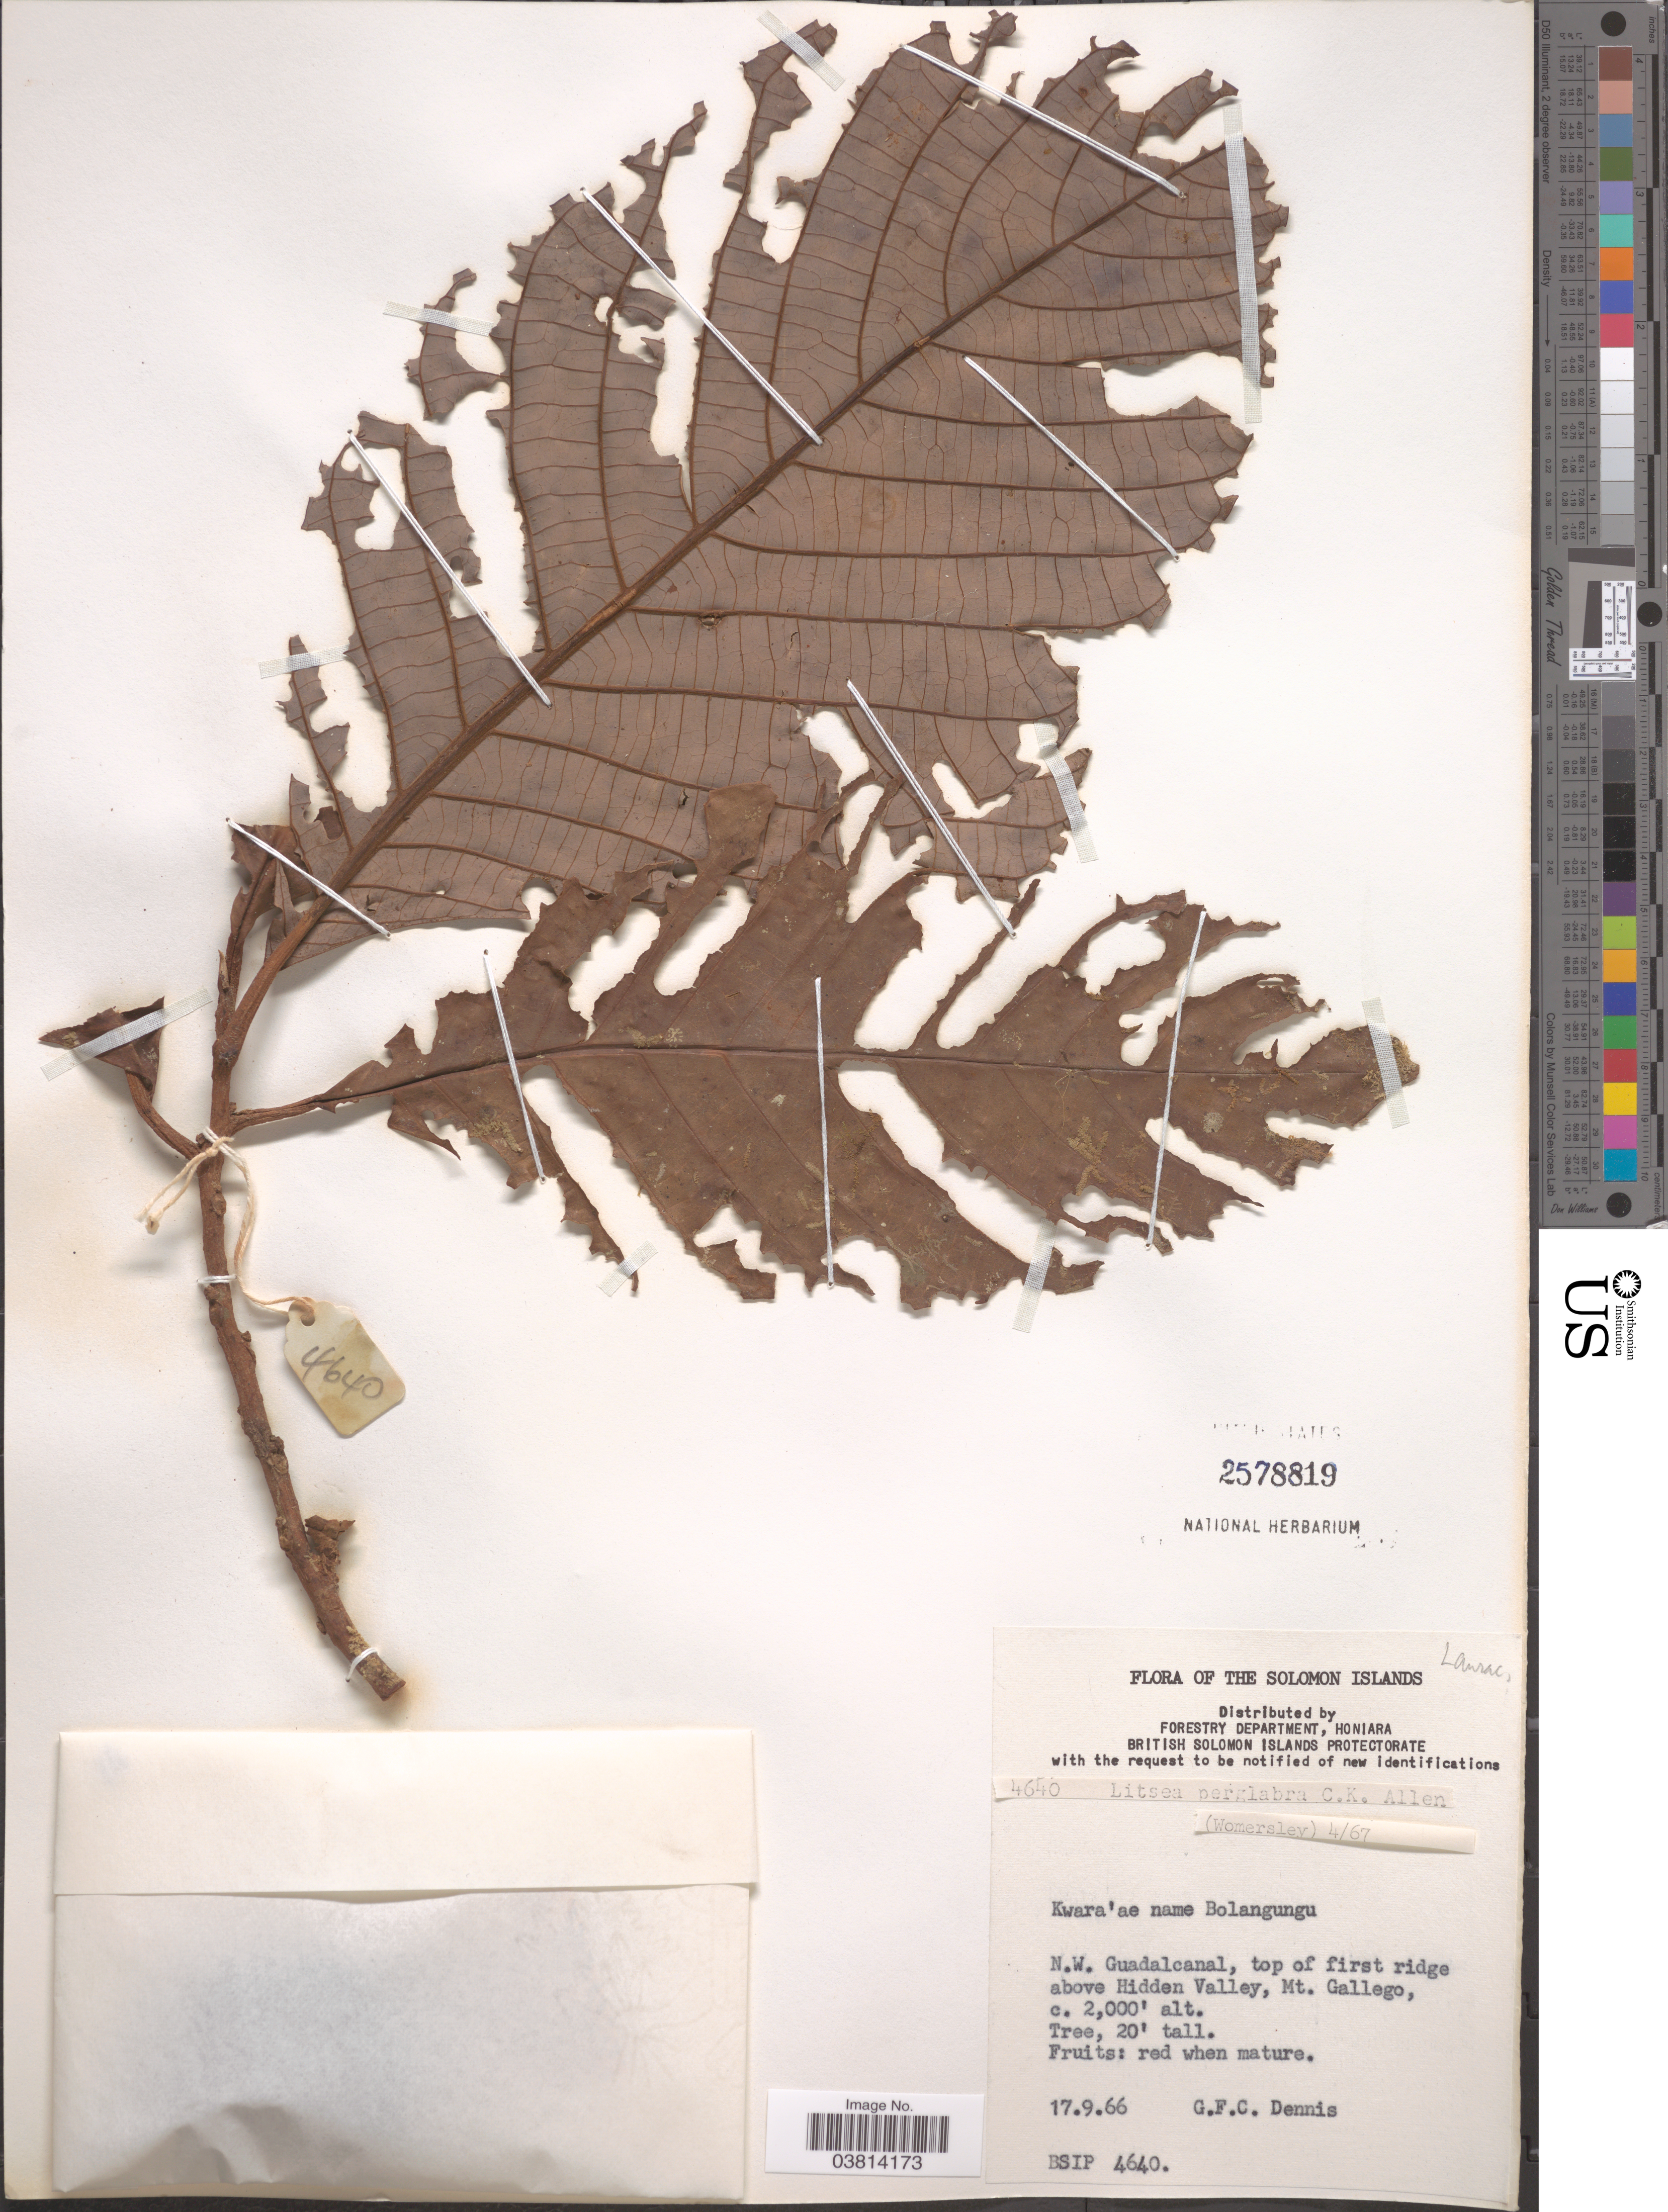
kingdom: Plantae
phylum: Tracheophyta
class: Magnoliopsida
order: Laurales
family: Lauraceae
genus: Litsea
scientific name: Litsea perglabra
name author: C.K. Allen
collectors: G. Dennis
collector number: BSIP4640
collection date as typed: Transcribed d/m/y: 17/9/66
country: Solomon Islands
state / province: Solomon Islands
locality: N.W. Guadalcanal, top of first ridge above Hidden Valley, Mt. Gallego.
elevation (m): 610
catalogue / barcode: US 2578819